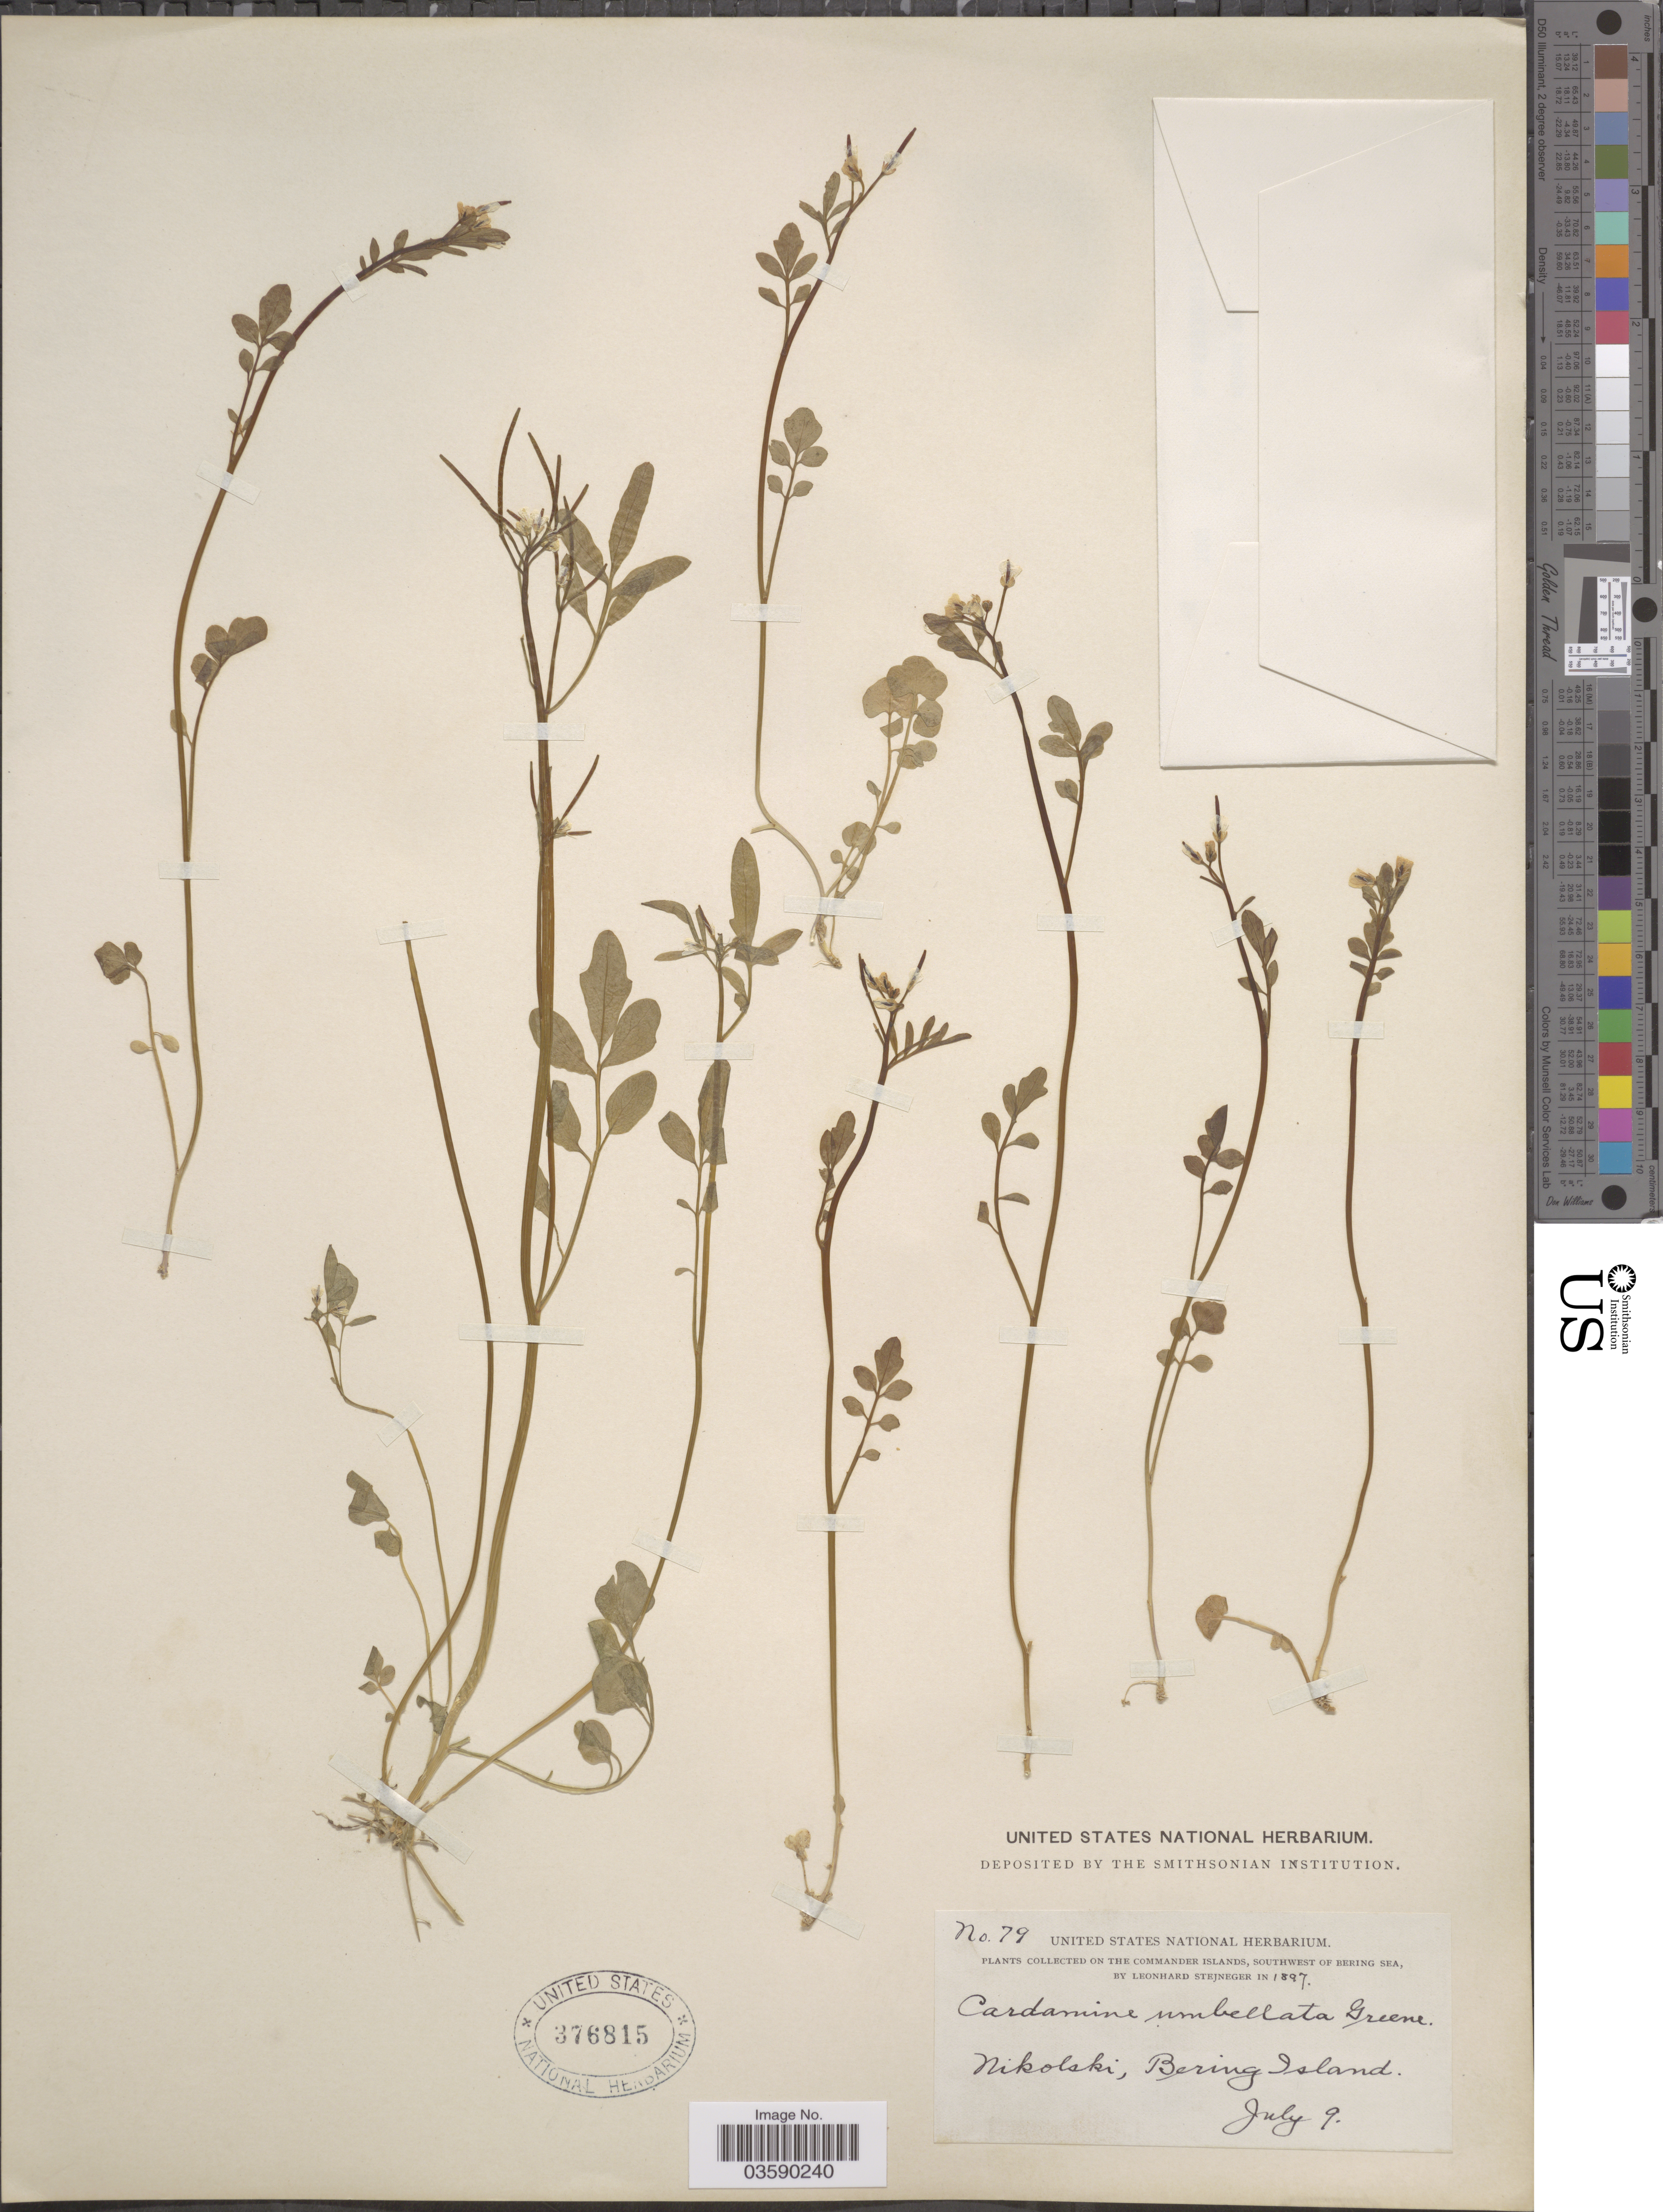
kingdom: Plantae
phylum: Tracheophyta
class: Magnoliopsida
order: Brassicales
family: Brassicaceae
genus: Cardamine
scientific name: Cardamine umbellata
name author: Greene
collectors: L. Stejneger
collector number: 79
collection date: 1897-07-09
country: Russian Federation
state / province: Kamchatka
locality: The Commander Islands, Southwest of Bering Sea. Nikolski, Bering Island.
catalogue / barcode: US 376815